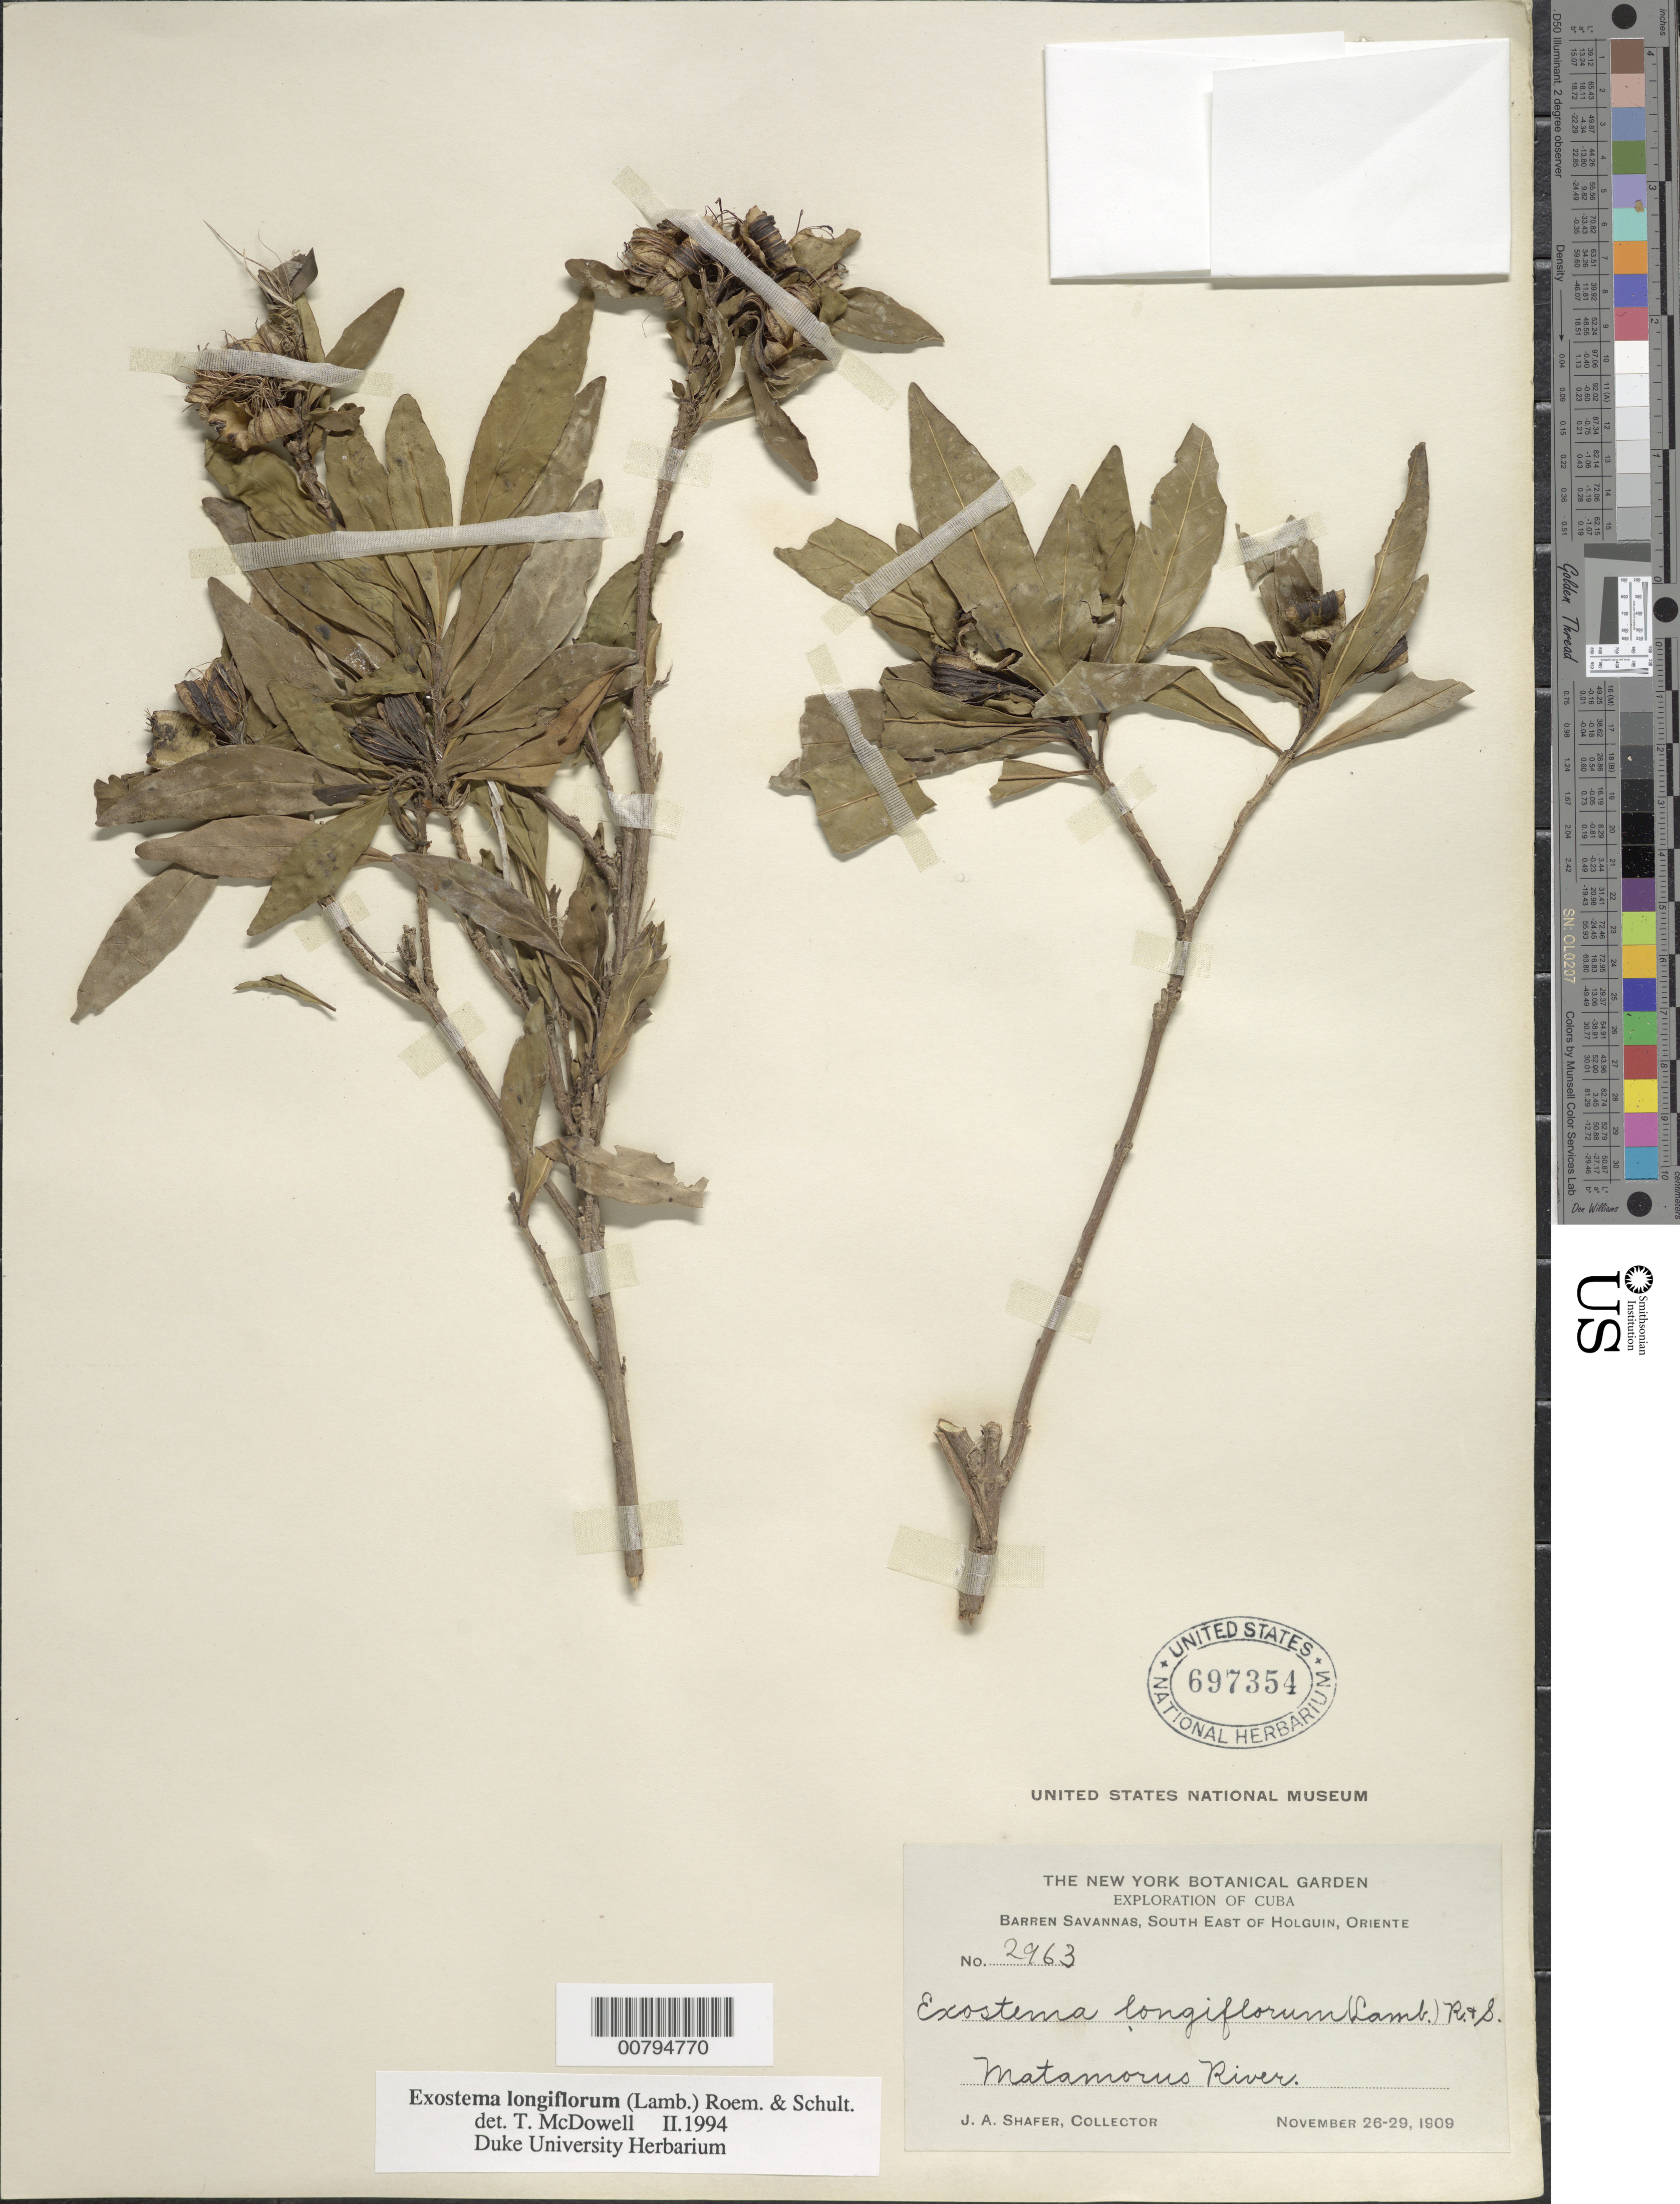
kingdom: Plantae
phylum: Tracheophyta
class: Magnoliopsida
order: Gentianales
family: Rubiaceae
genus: Exostema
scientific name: Exostema longiflorum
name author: (Lamb.) Roem. & Schult.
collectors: J. A. Shafer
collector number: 2963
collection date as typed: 26 Nov 1909 to 29 Nov 1909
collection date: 1909-11-26/1909-11-29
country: Cuba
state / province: Oriente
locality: Matamorus River. Barren Savannas, southeast of Holguin.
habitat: Savannas, near river.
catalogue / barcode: US 697354